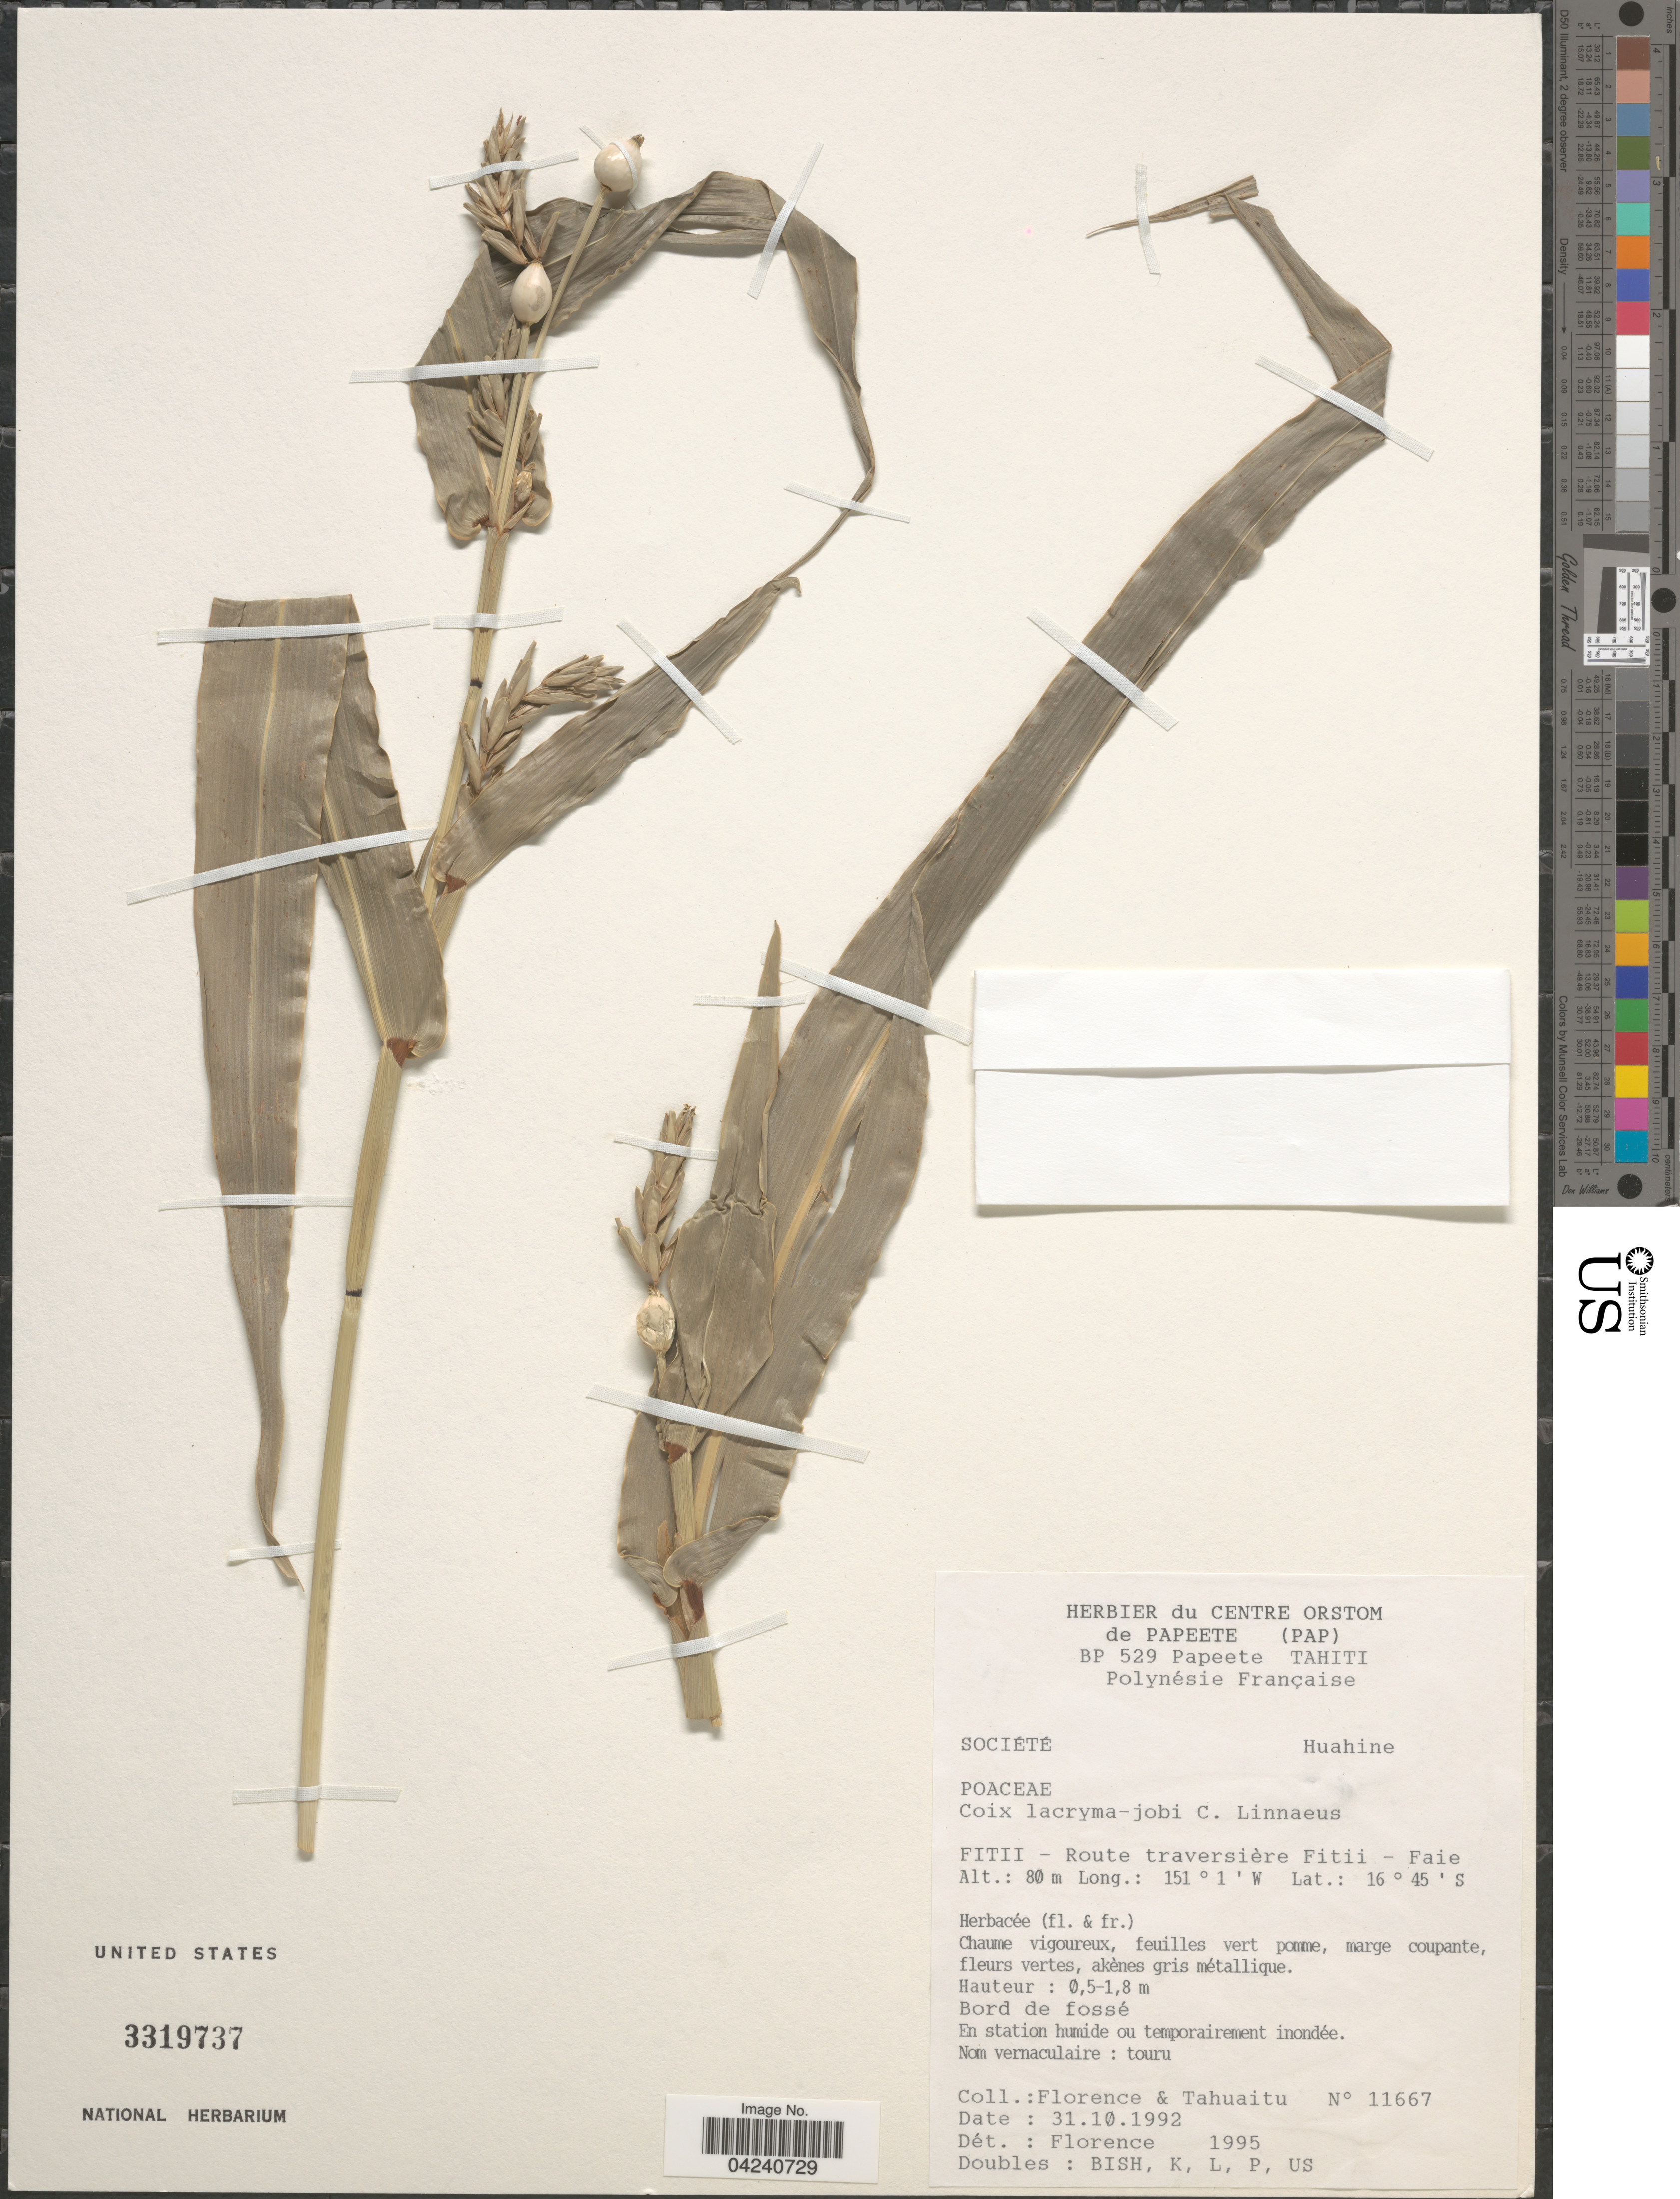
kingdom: Plantae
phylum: Tracheophyta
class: Liliopsida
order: Poales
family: Poaceae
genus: Coix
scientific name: Coix lacryma-jobi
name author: L.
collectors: -. Florence & -. Tahuaitu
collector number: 11667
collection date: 1992-10-31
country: French Polynesia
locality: Société Huahine. Fitii - Route traversière Fitii - Faie.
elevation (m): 80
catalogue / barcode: US 3319737